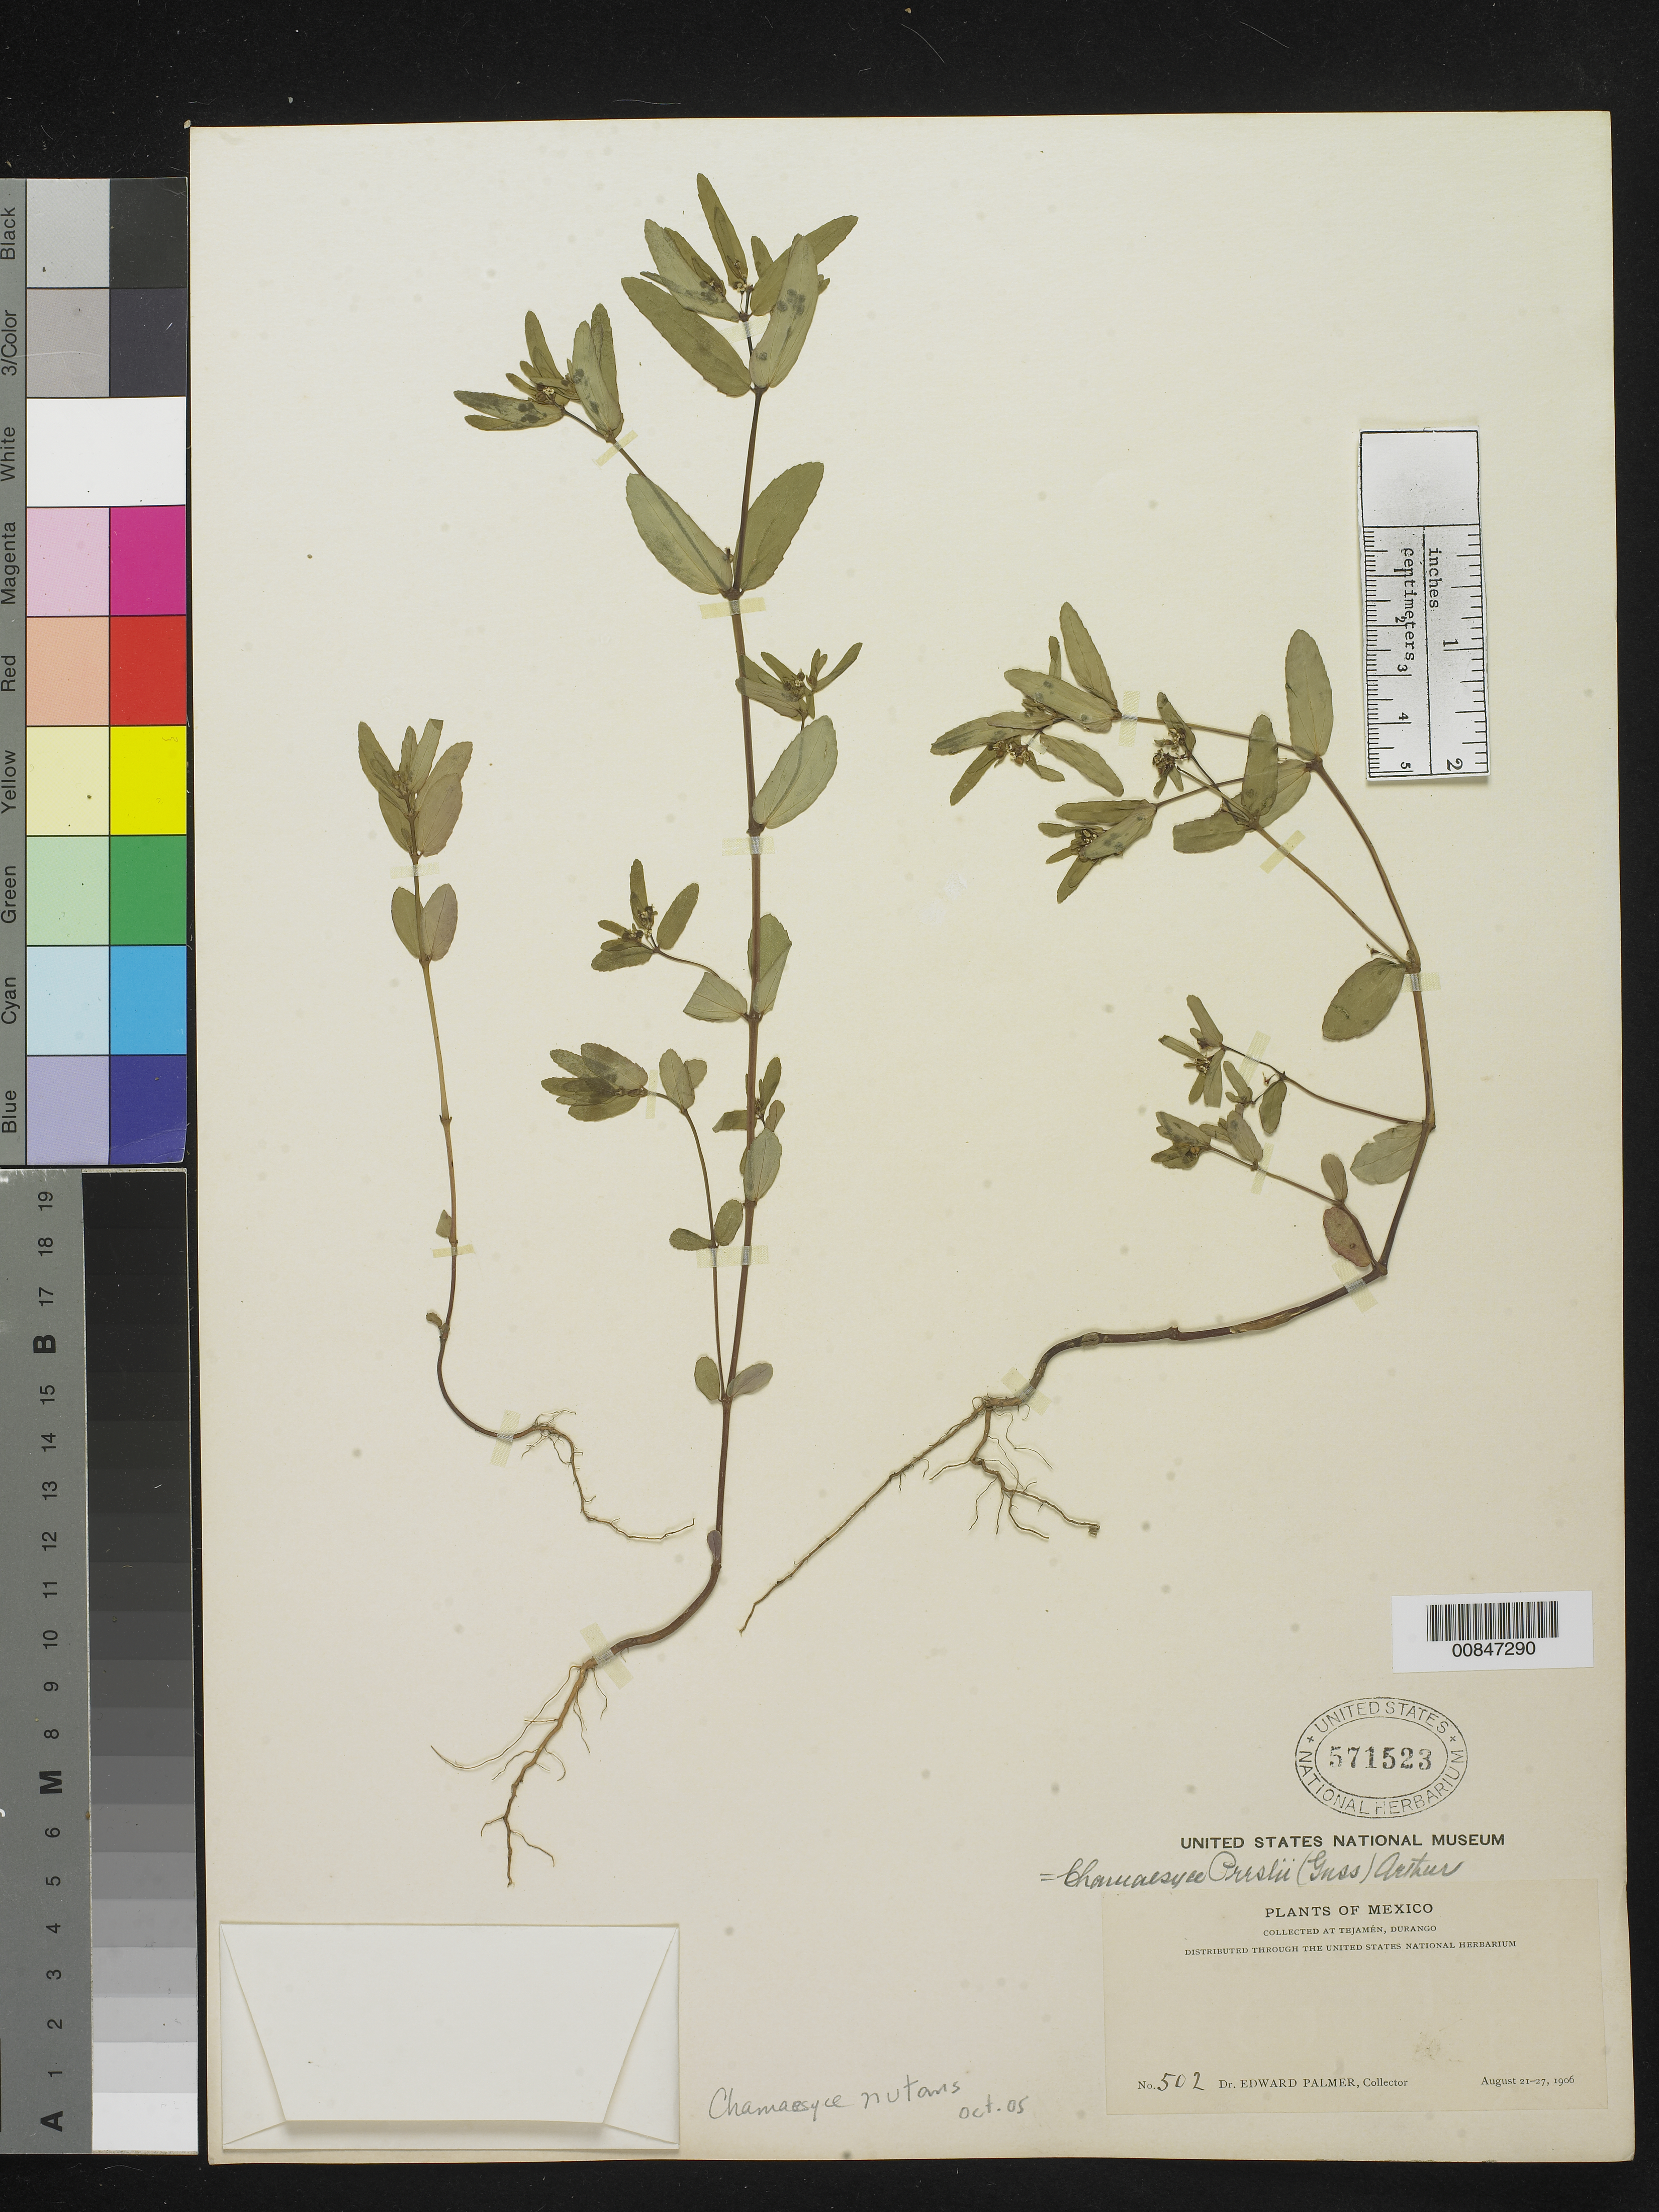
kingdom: Plantae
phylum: Tracheophyta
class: Magnoliopsida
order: Malpighiales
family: Euphorbiaceae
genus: Euphorbia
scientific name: Euphorbia nutans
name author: Lag.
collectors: E. Palmer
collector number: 502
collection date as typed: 21 Aug 1906 to 27 Aug 1906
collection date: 1906-08-21/1906-08-27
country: Mexico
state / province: Durango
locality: Tejamén, Durango.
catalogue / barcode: US 571523